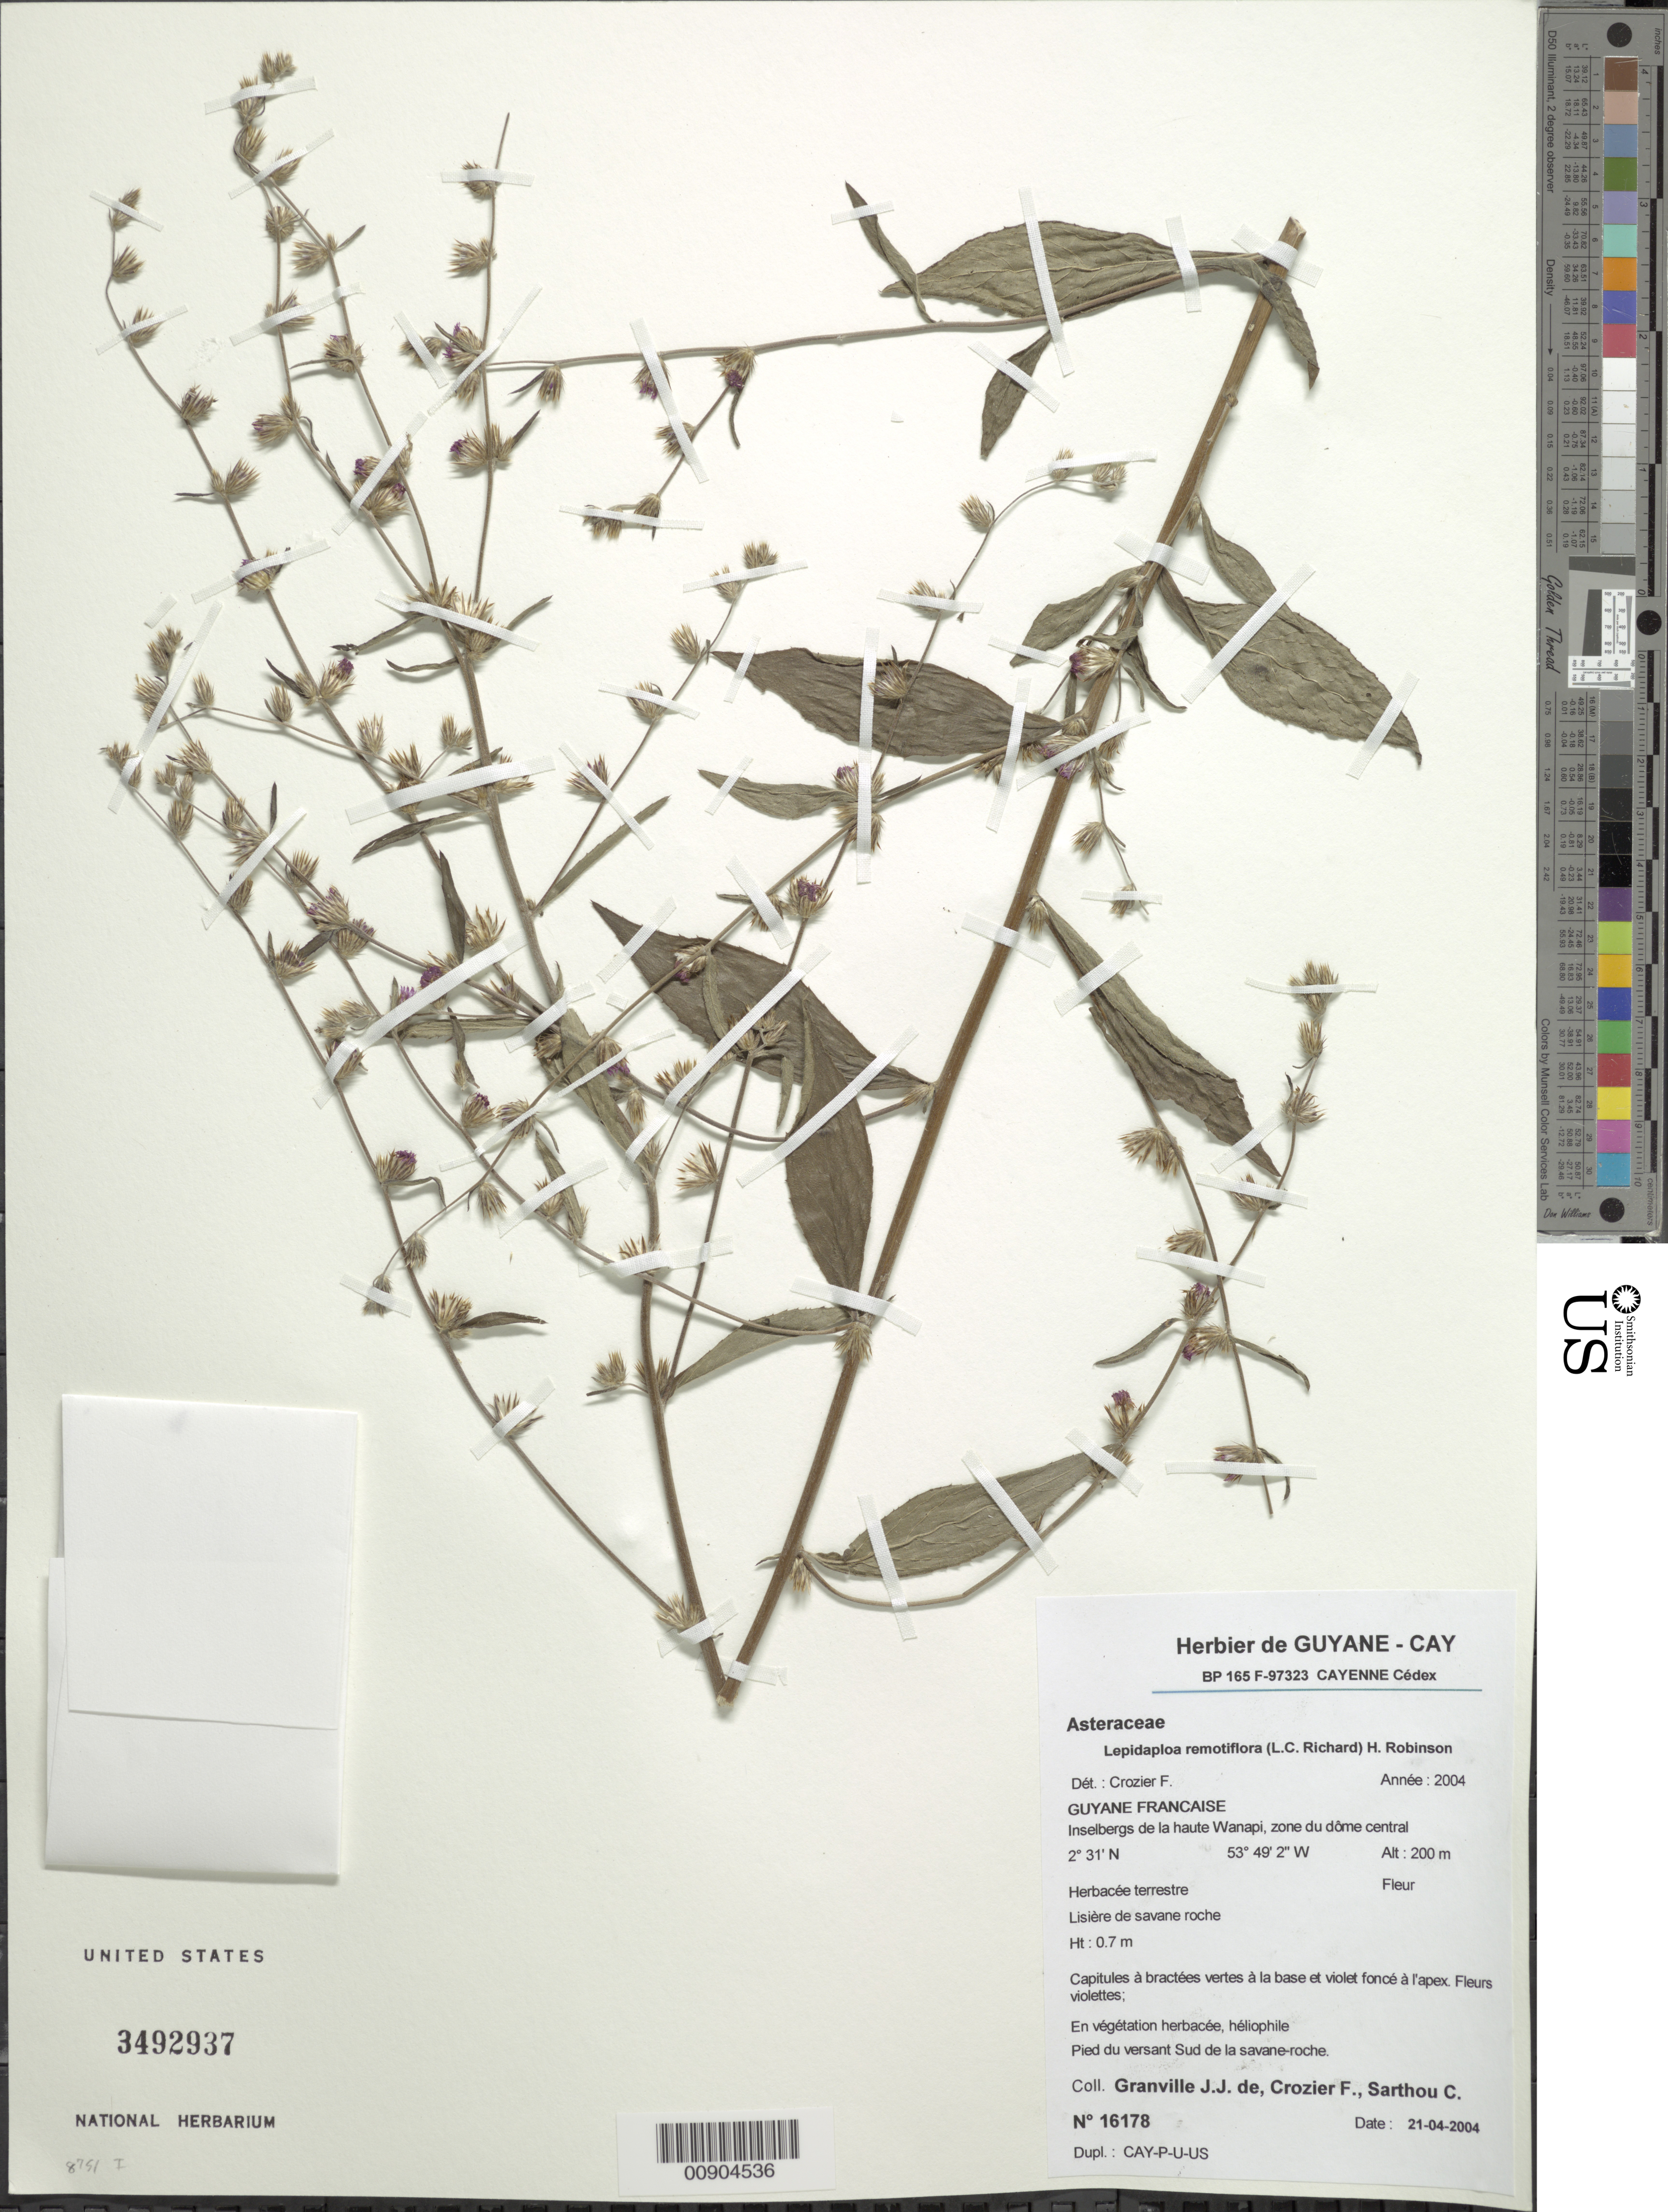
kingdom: Plantae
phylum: Tracheophyta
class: Magnoliopsida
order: Asterales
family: Asteraceae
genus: Lepidaploa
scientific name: Lepidaploa remotiflora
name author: (Rich.) H. Rob.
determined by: Crozier, F.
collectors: J.-J. de Granville, F. Crozier & C. Sarthou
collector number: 16178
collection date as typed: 21-Apr-04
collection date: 2004-04-21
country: French Guiana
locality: Inselbergs de la haute Wanapi, versant sud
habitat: Lisière de savane roche; végétation herbacée, héliophile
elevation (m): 200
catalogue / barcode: US 3492937